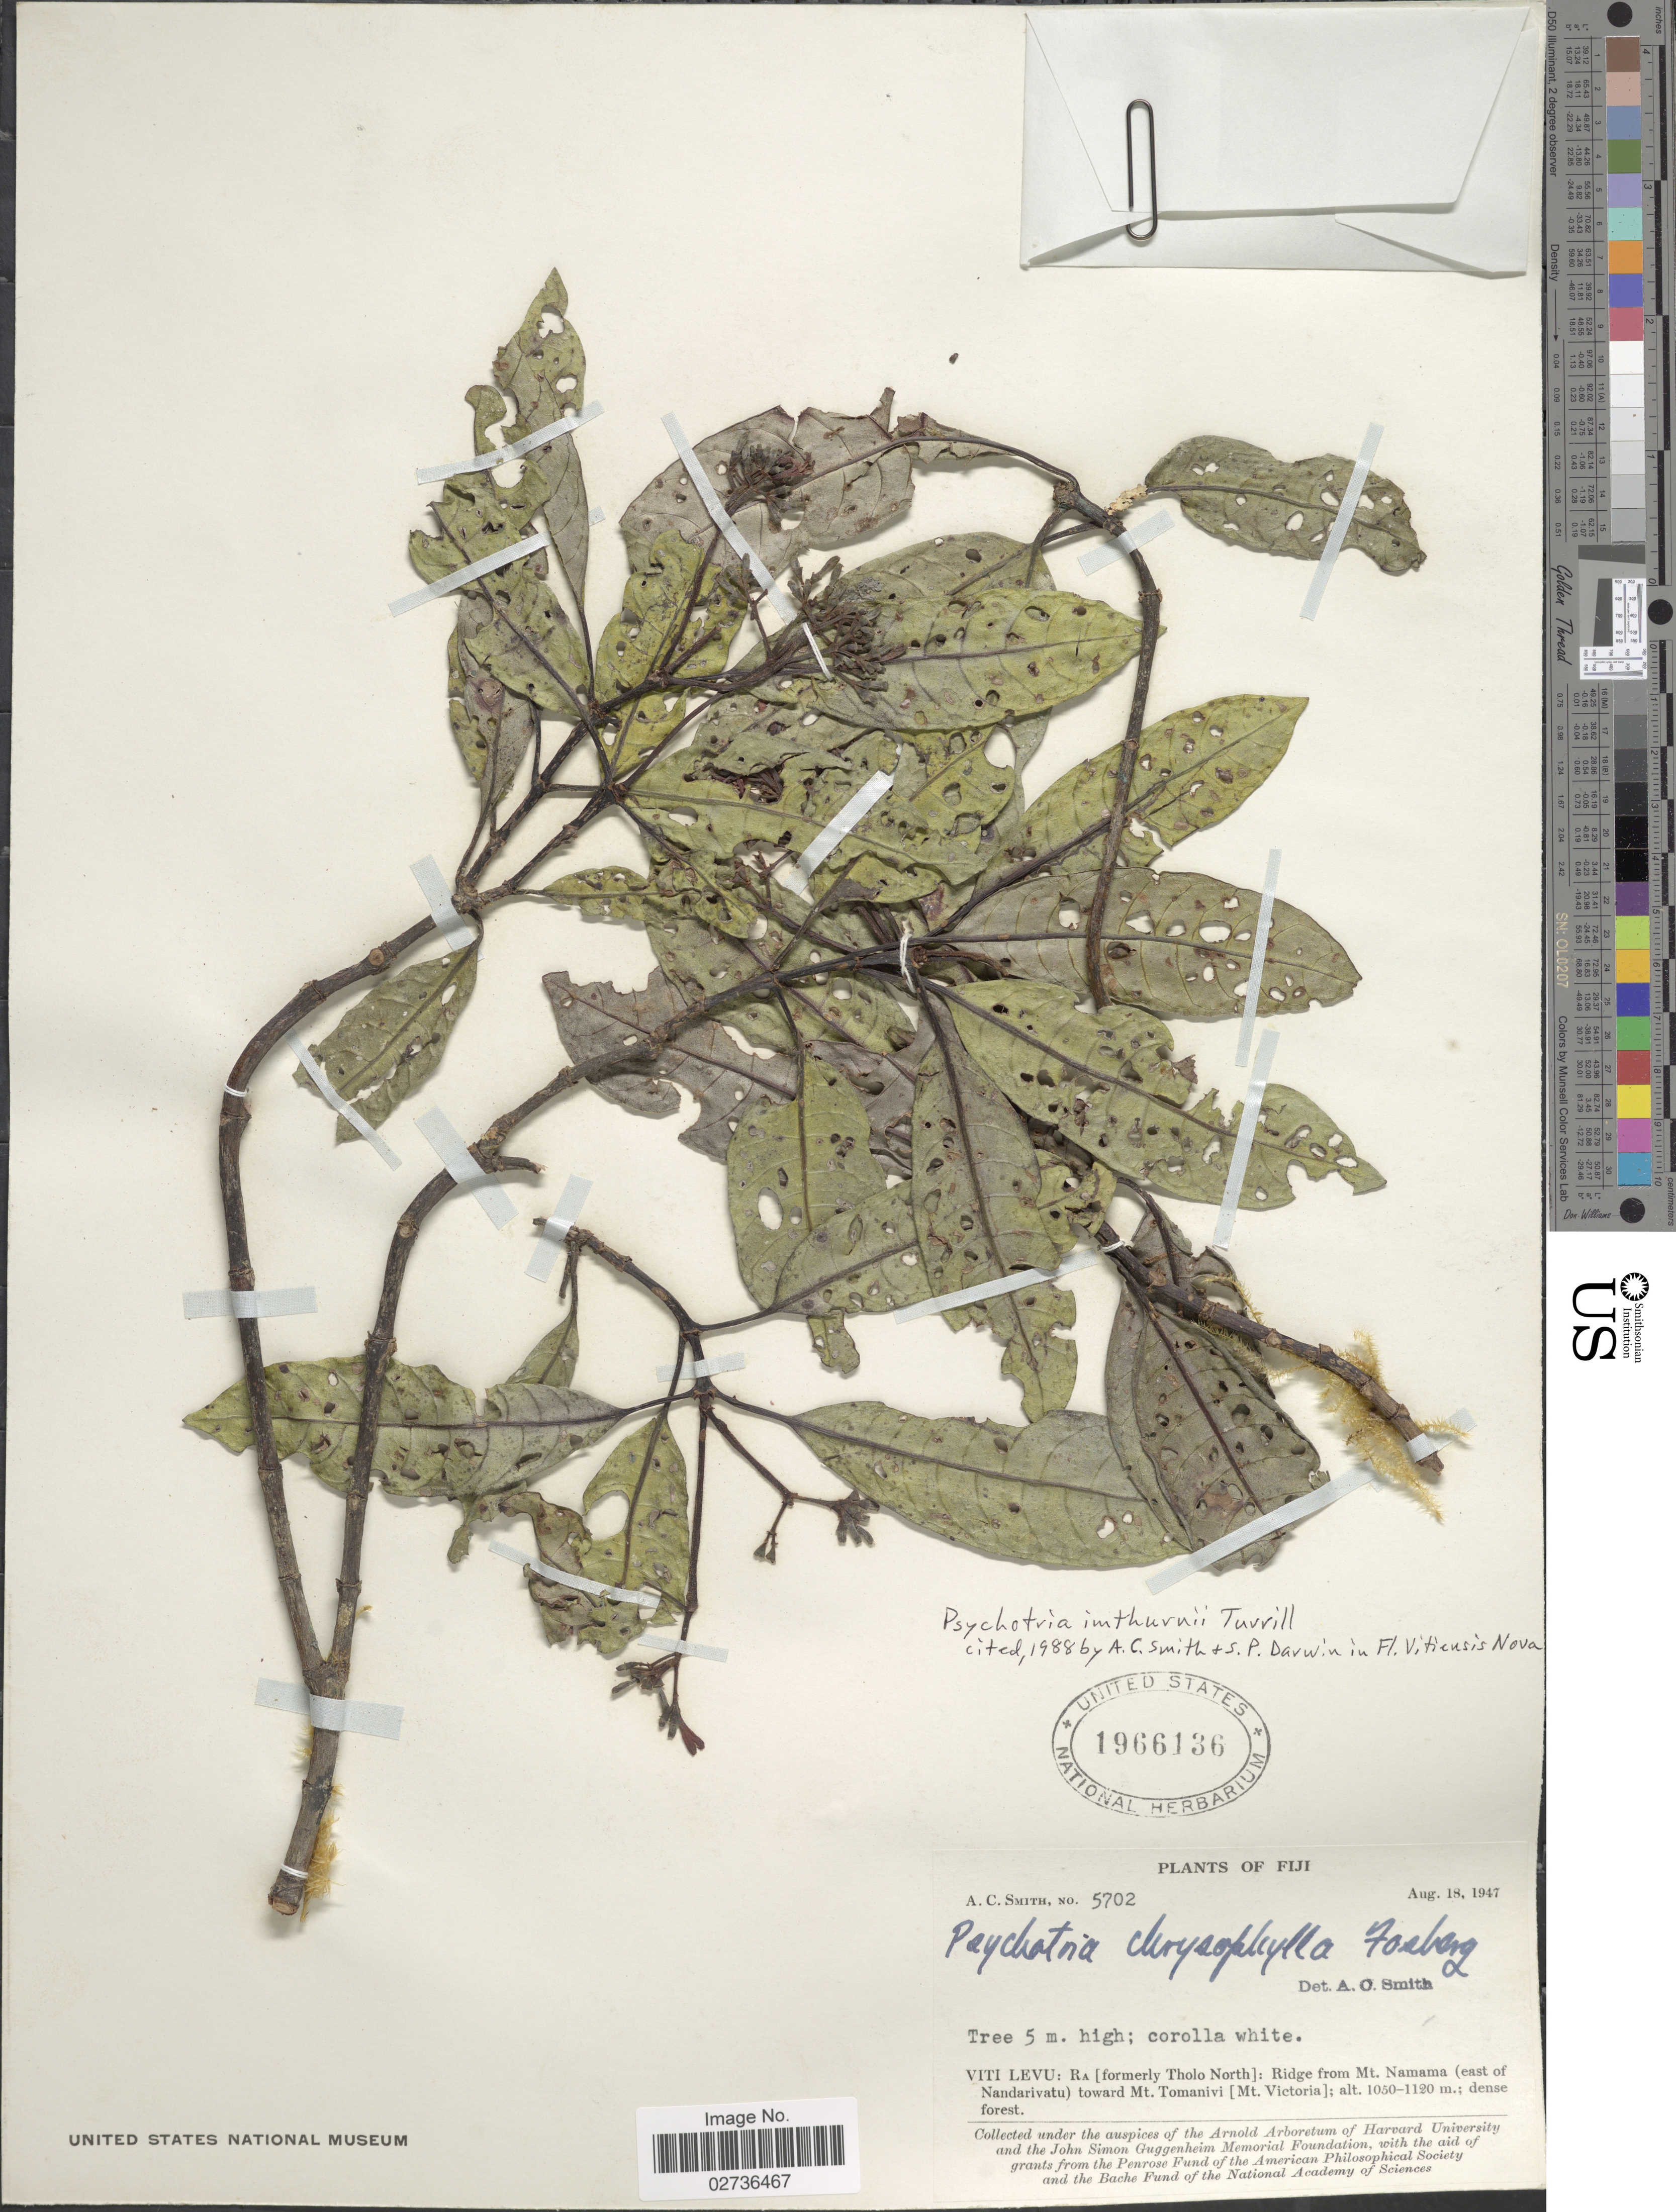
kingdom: Plantae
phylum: Tracheophyta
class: Magnoliopsida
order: Gentianales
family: Rubiaceae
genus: Psychotria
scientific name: Psychotria imthurnii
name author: Turrill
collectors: A. C. Smith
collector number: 5702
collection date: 1947-08-18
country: Fiji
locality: Viti Levu: Ra [formerly Tholo North]L Ridge from Mt. Namama (east of Nandarivatu) toward Mt. Tomanivi [Mt. Victoria]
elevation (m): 1050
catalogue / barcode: US 1966136